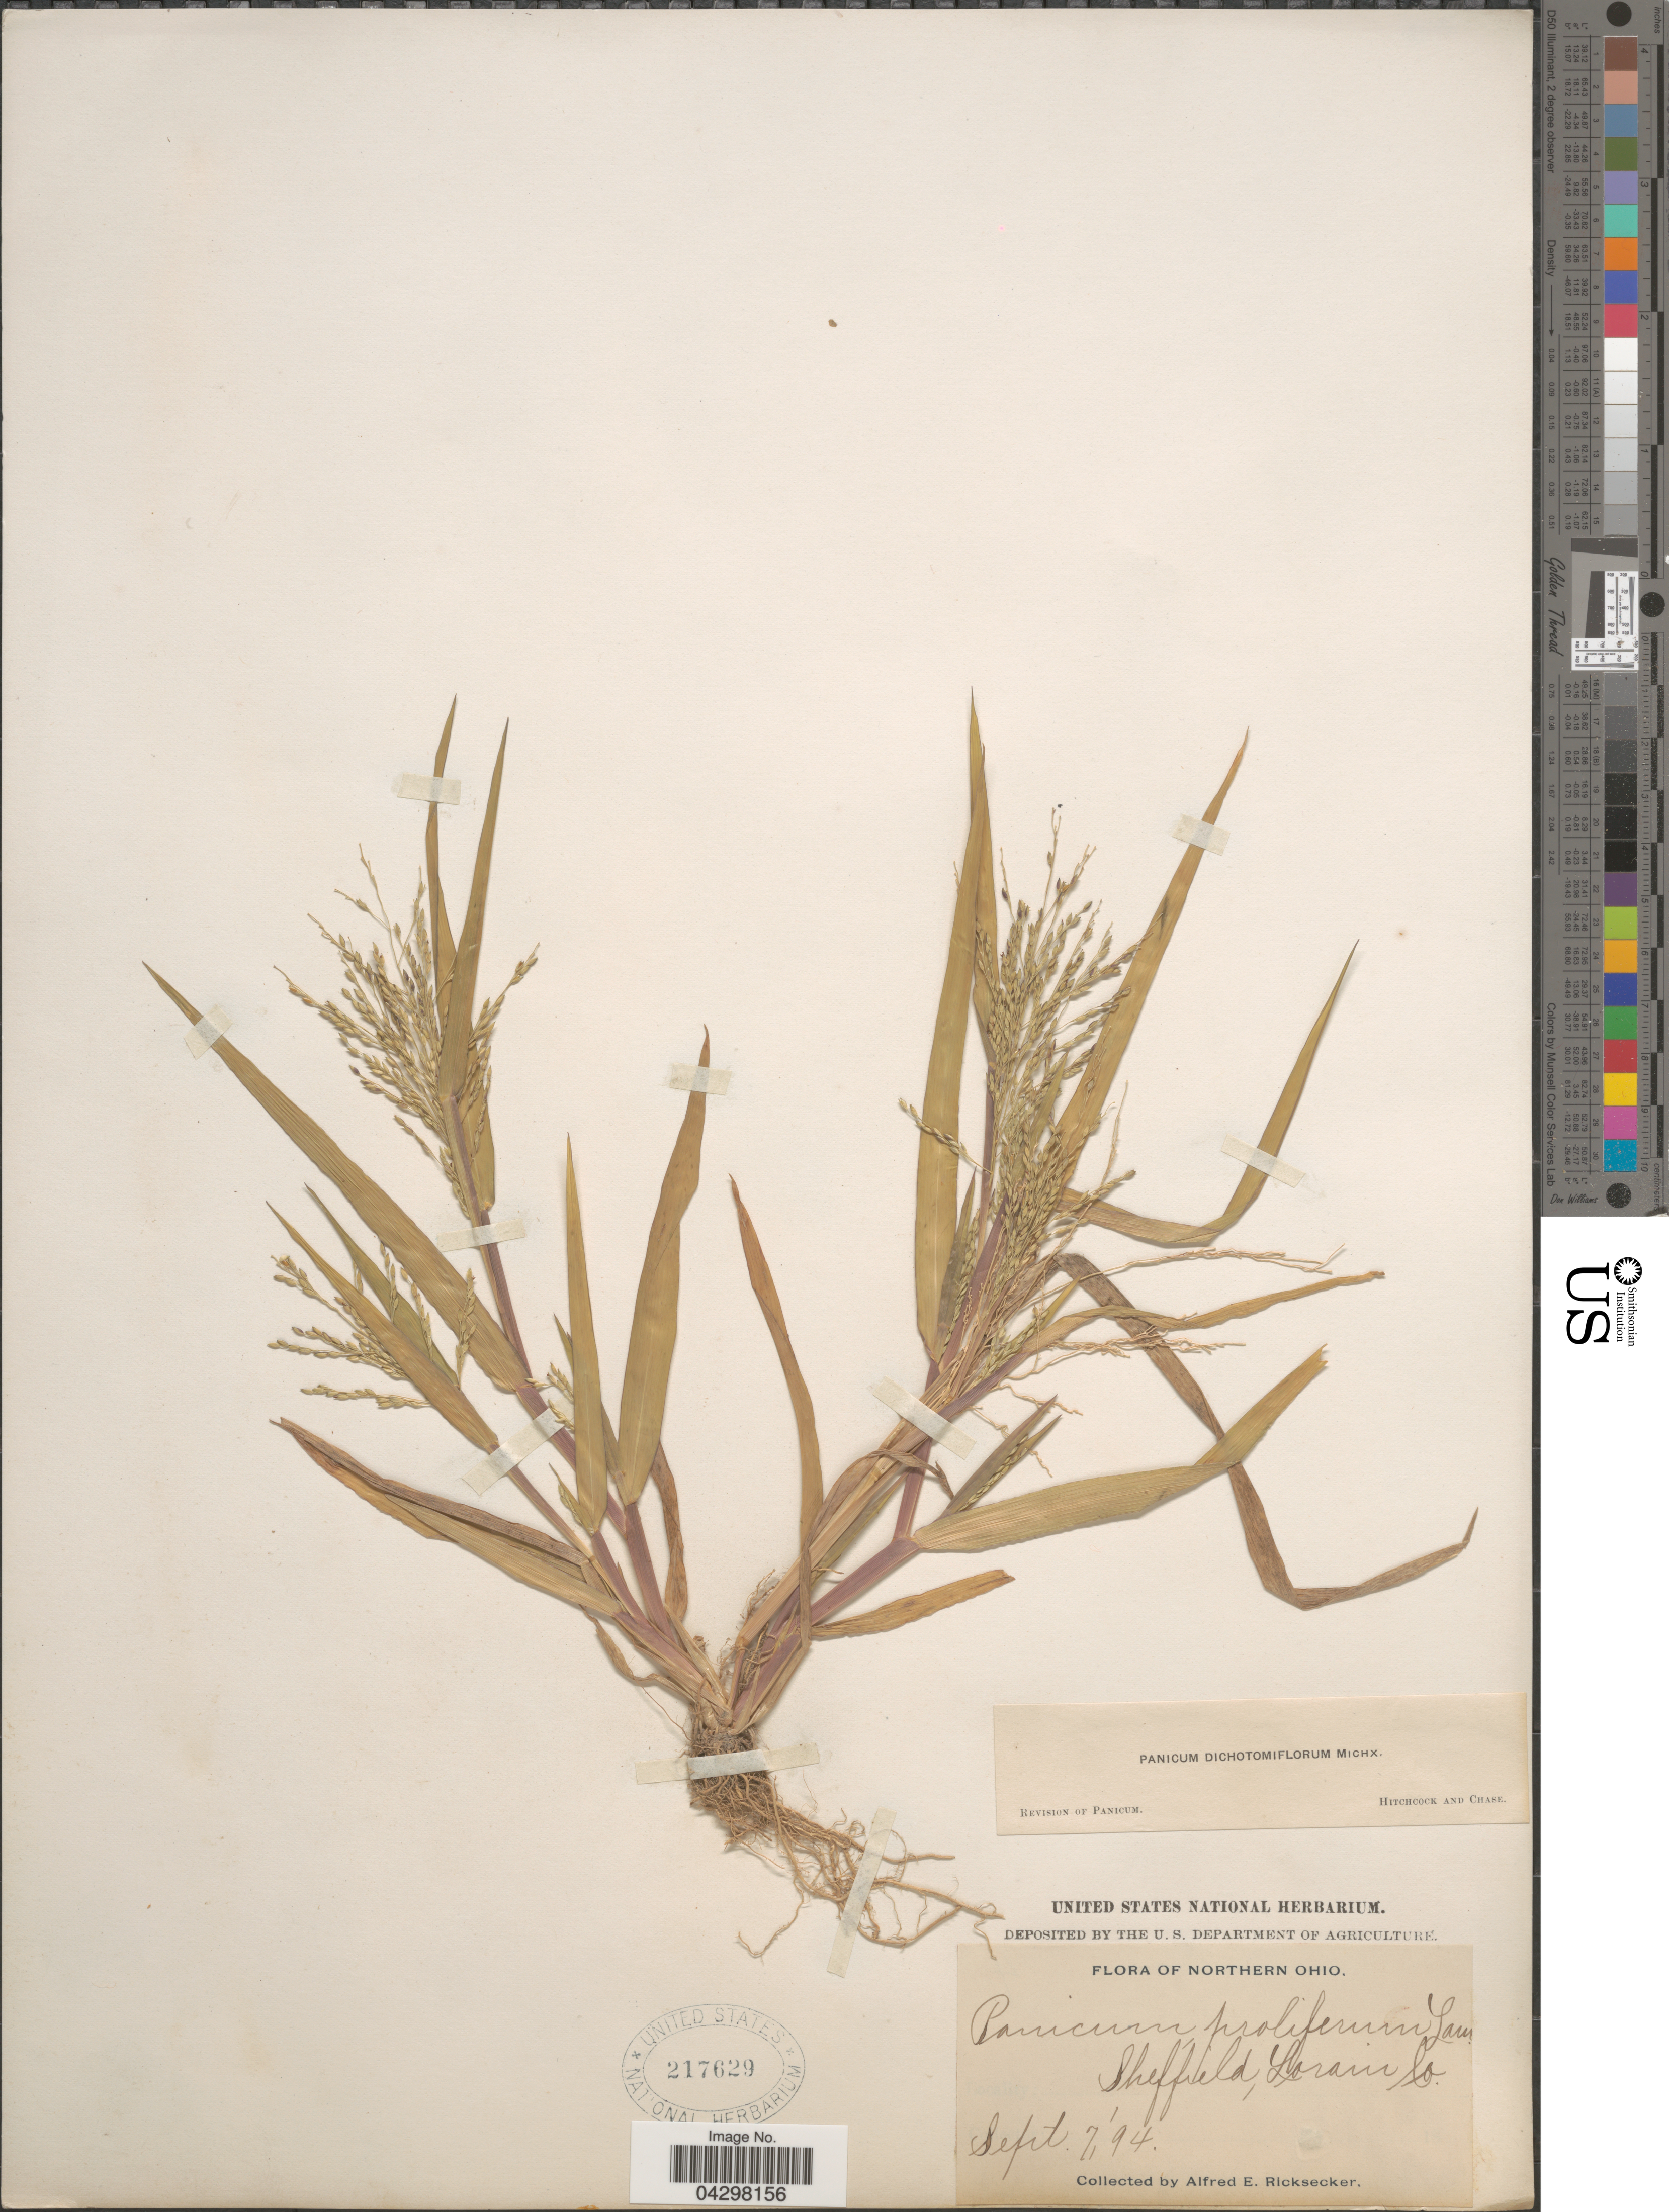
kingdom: Plantae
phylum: Tracheophyta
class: Liliopsida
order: Poales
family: Poaceae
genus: Panicum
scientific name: Panicum dichotomiflorum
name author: Michx.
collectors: A. E. Ricksecker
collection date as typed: Transcribed d/m/y: 7/9/94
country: United States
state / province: Ohio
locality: Northern Ohio. Sheffield, Lorain Co.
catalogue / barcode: US 217629